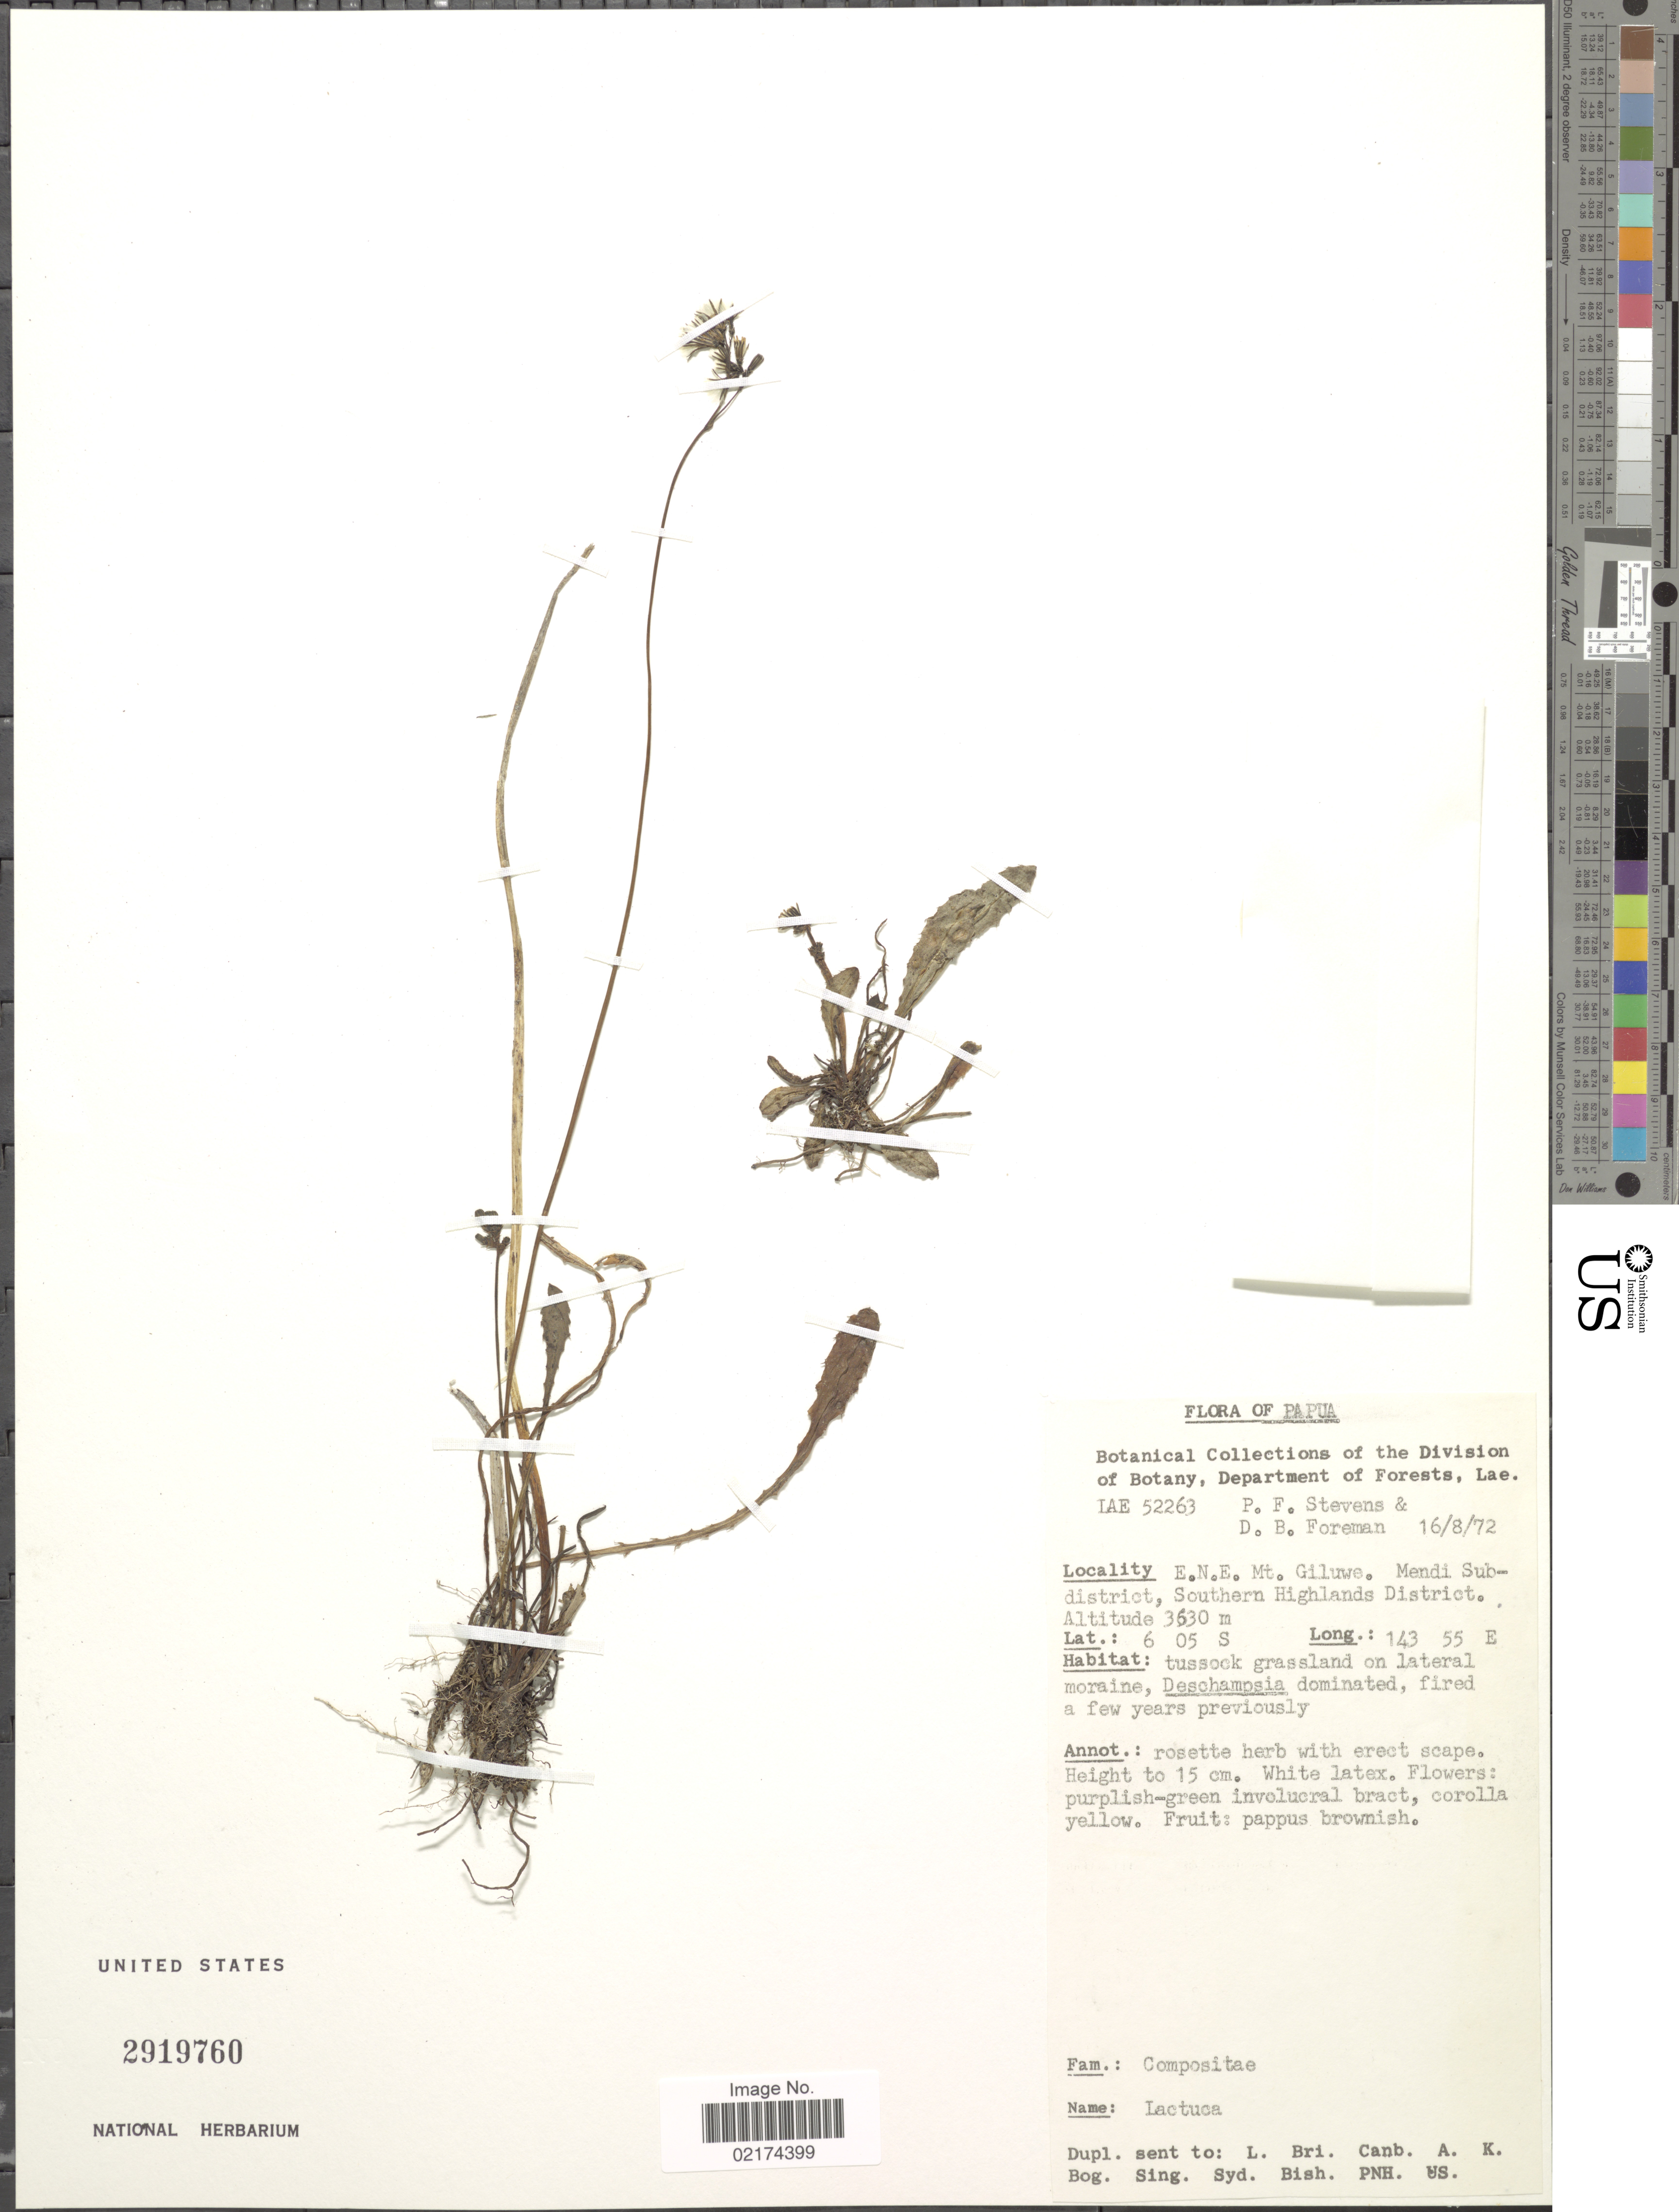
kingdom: Plantae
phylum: Tracheophyta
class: Magnoliopsida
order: Asterales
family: Asteraceae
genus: Lactuca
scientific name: Lactuca sp.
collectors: P. F. Stevens & D. Foreman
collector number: LAE52263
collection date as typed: Transcribed d/m/y: 16/8/72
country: Papua New Guinea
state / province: Southern Highlands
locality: Papua, E. N. E. Mt. Giluwe, Mendi Subdistrict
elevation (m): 3630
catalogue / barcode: US 2919760